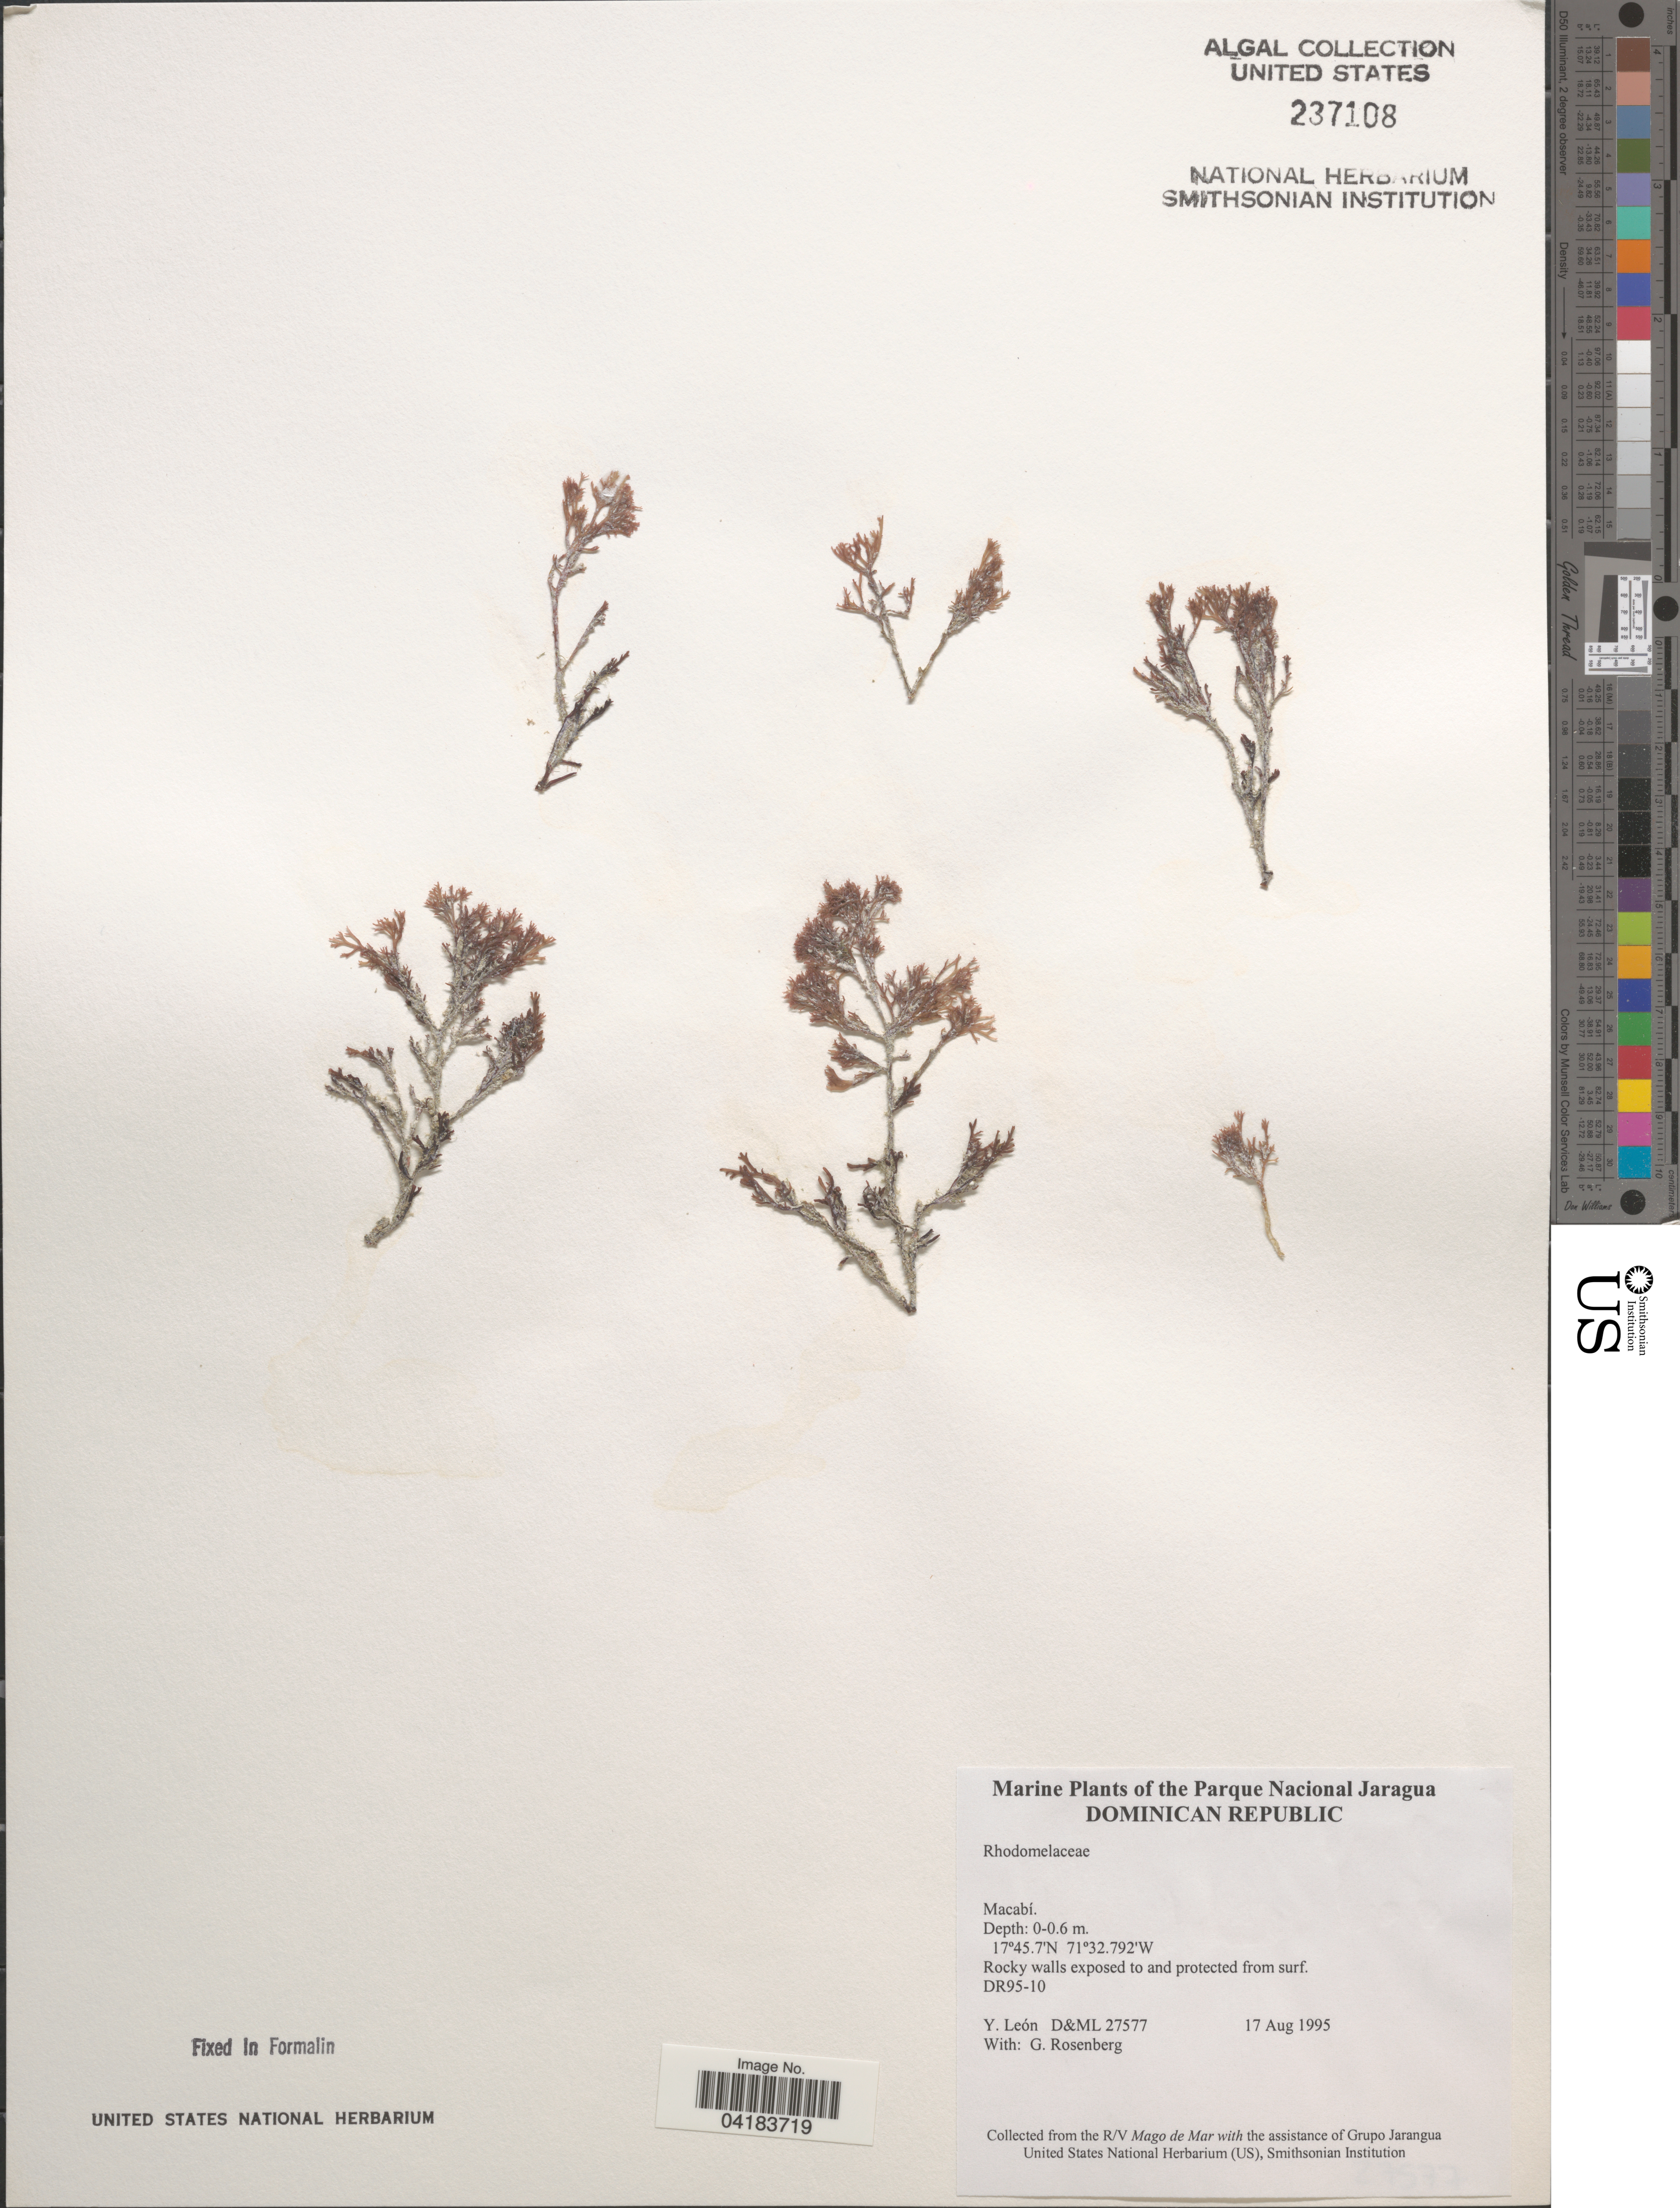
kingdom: Plantae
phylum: Rhodophyta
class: Florideophyceae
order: Ceramiales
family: Rhodomelaceae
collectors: Y. León & G. Rosenberg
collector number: D&ML27577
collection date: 1995-08-17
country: Dominican Republic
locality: Parque Nacional Jaragua. Macabí.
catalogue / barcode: US 237108